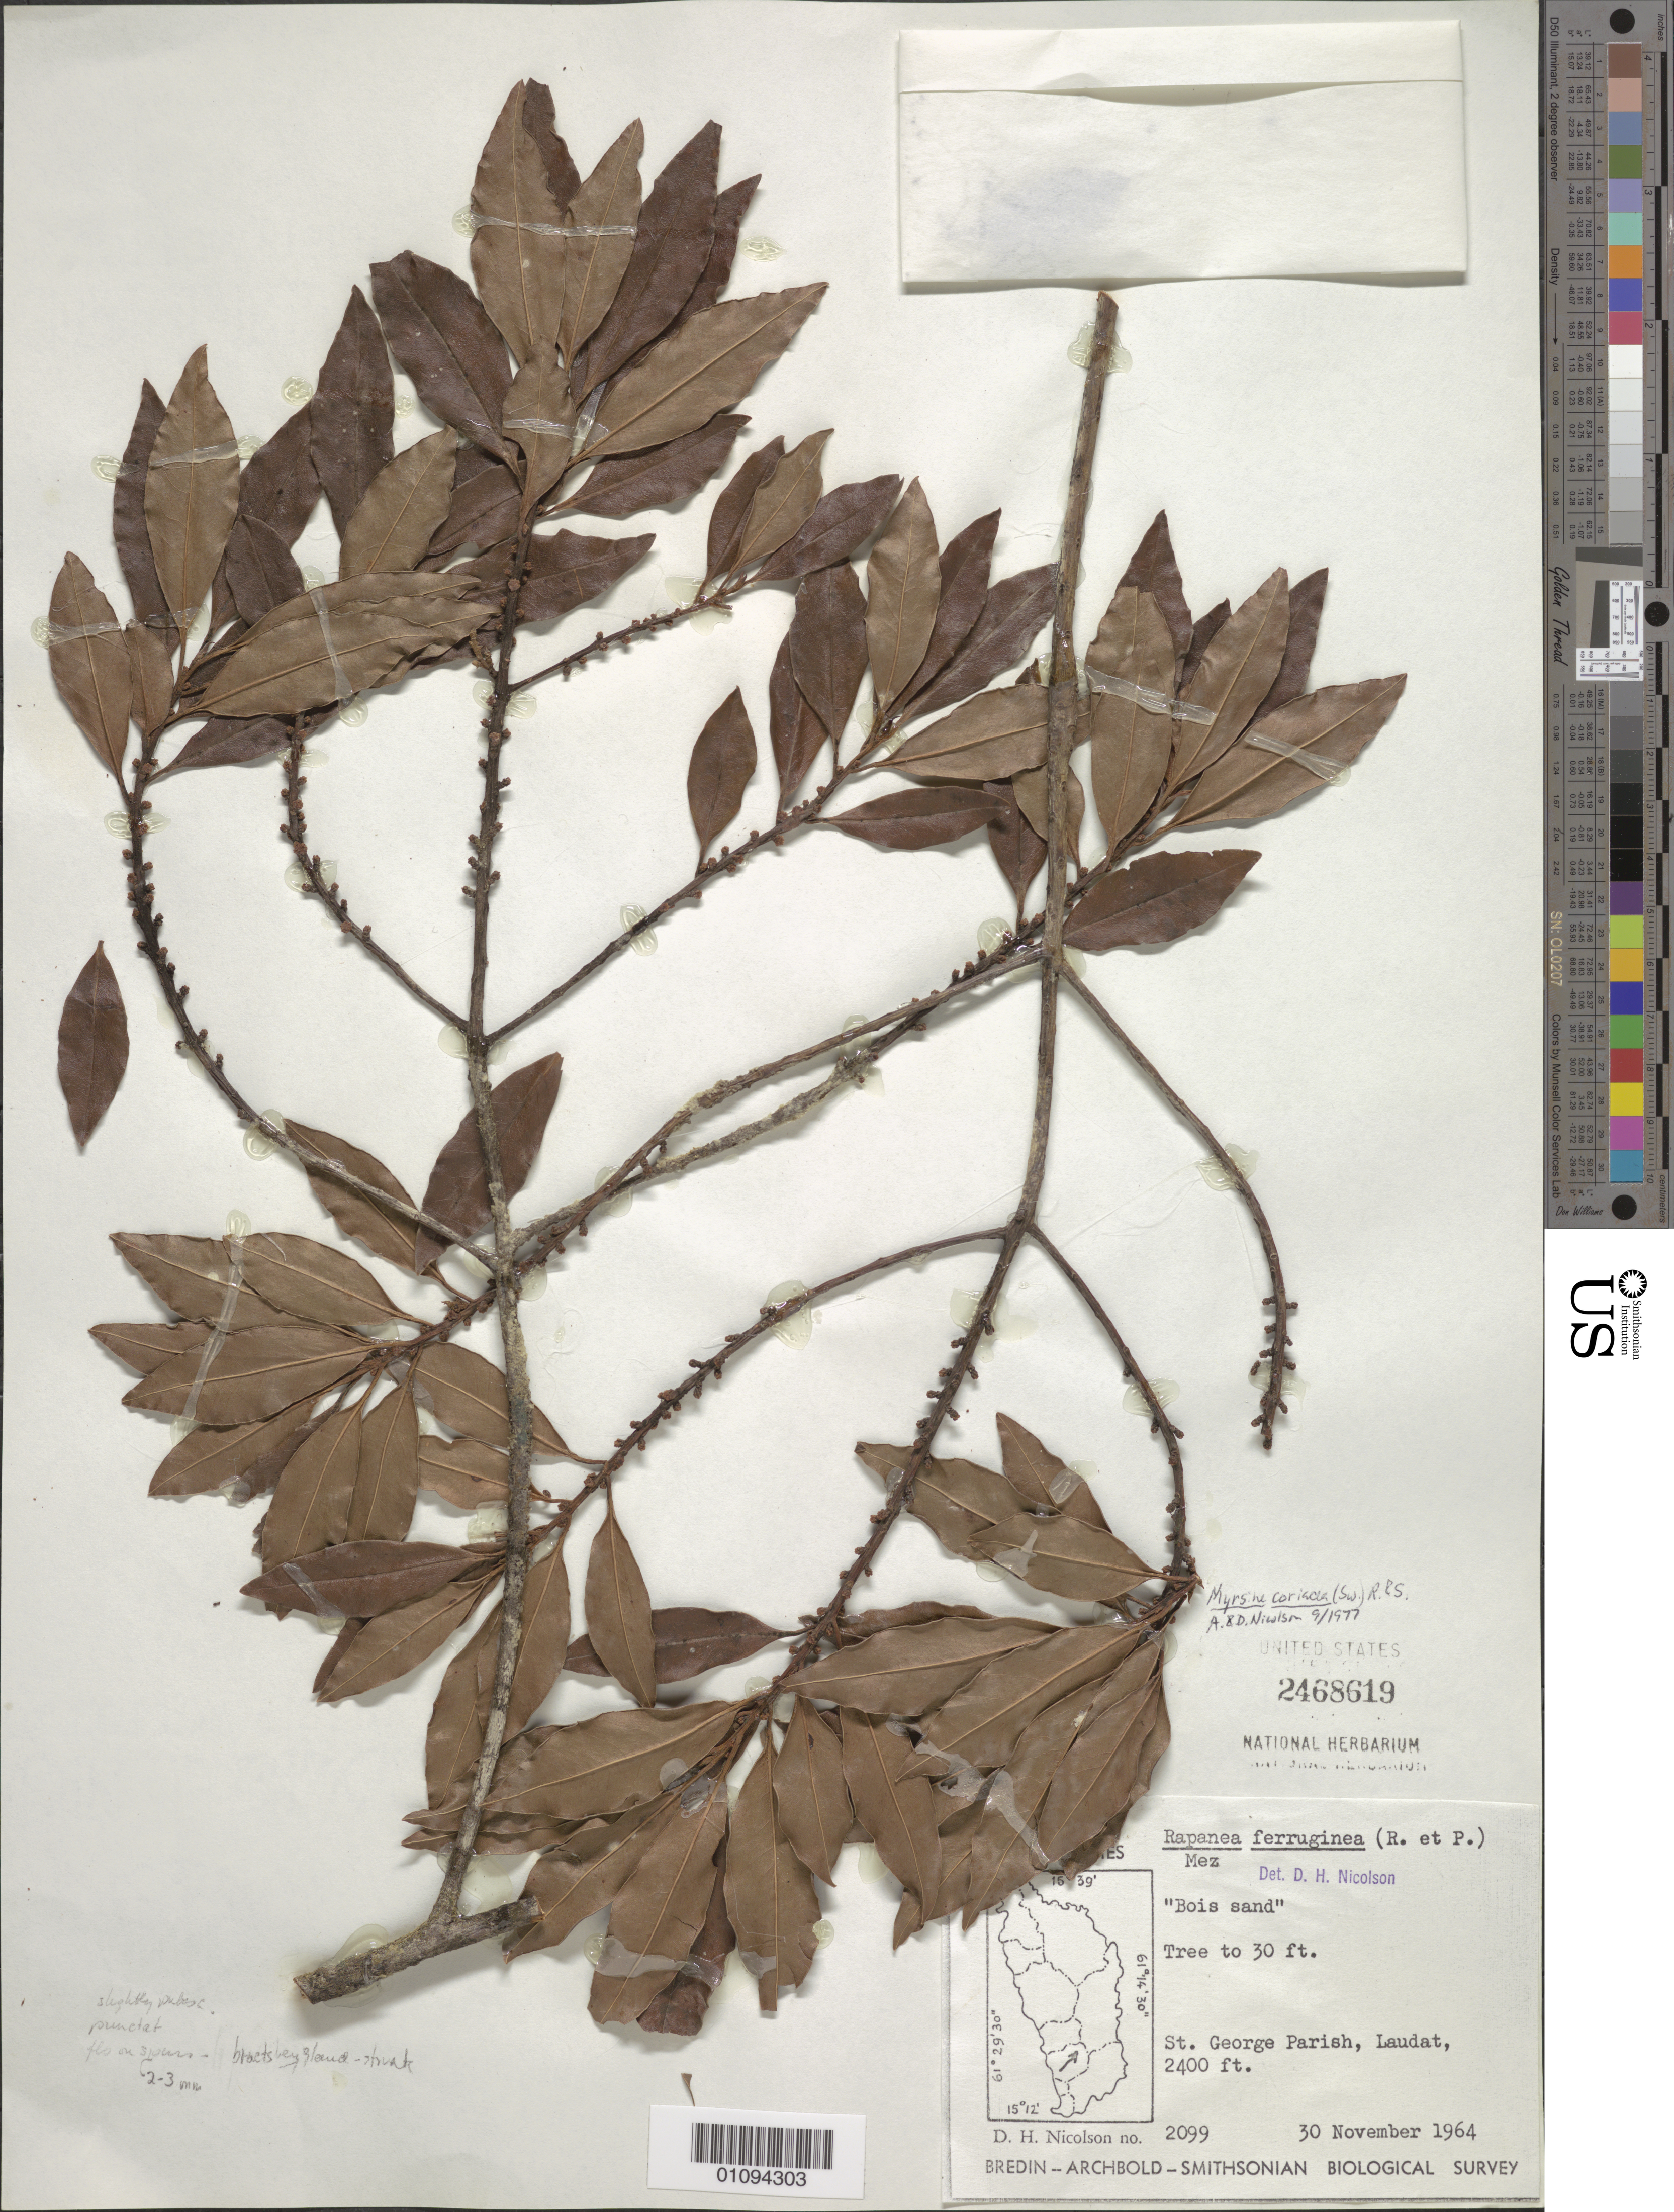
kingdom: Plantae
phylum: Tracheophyta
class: Magnoliopsida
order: Ericales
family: Primulaceae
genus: Myrsine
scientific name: Myrsine coriacea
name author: (Sw.) R. Br. ex Roem. & Schult.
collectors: D. H. Nicolson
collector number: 2099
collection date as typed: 30 Nov 1964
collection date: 1964-11-30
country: Dominica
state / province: St. George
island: Dominica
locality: Laudat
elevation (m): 732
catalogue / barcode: US 2468619